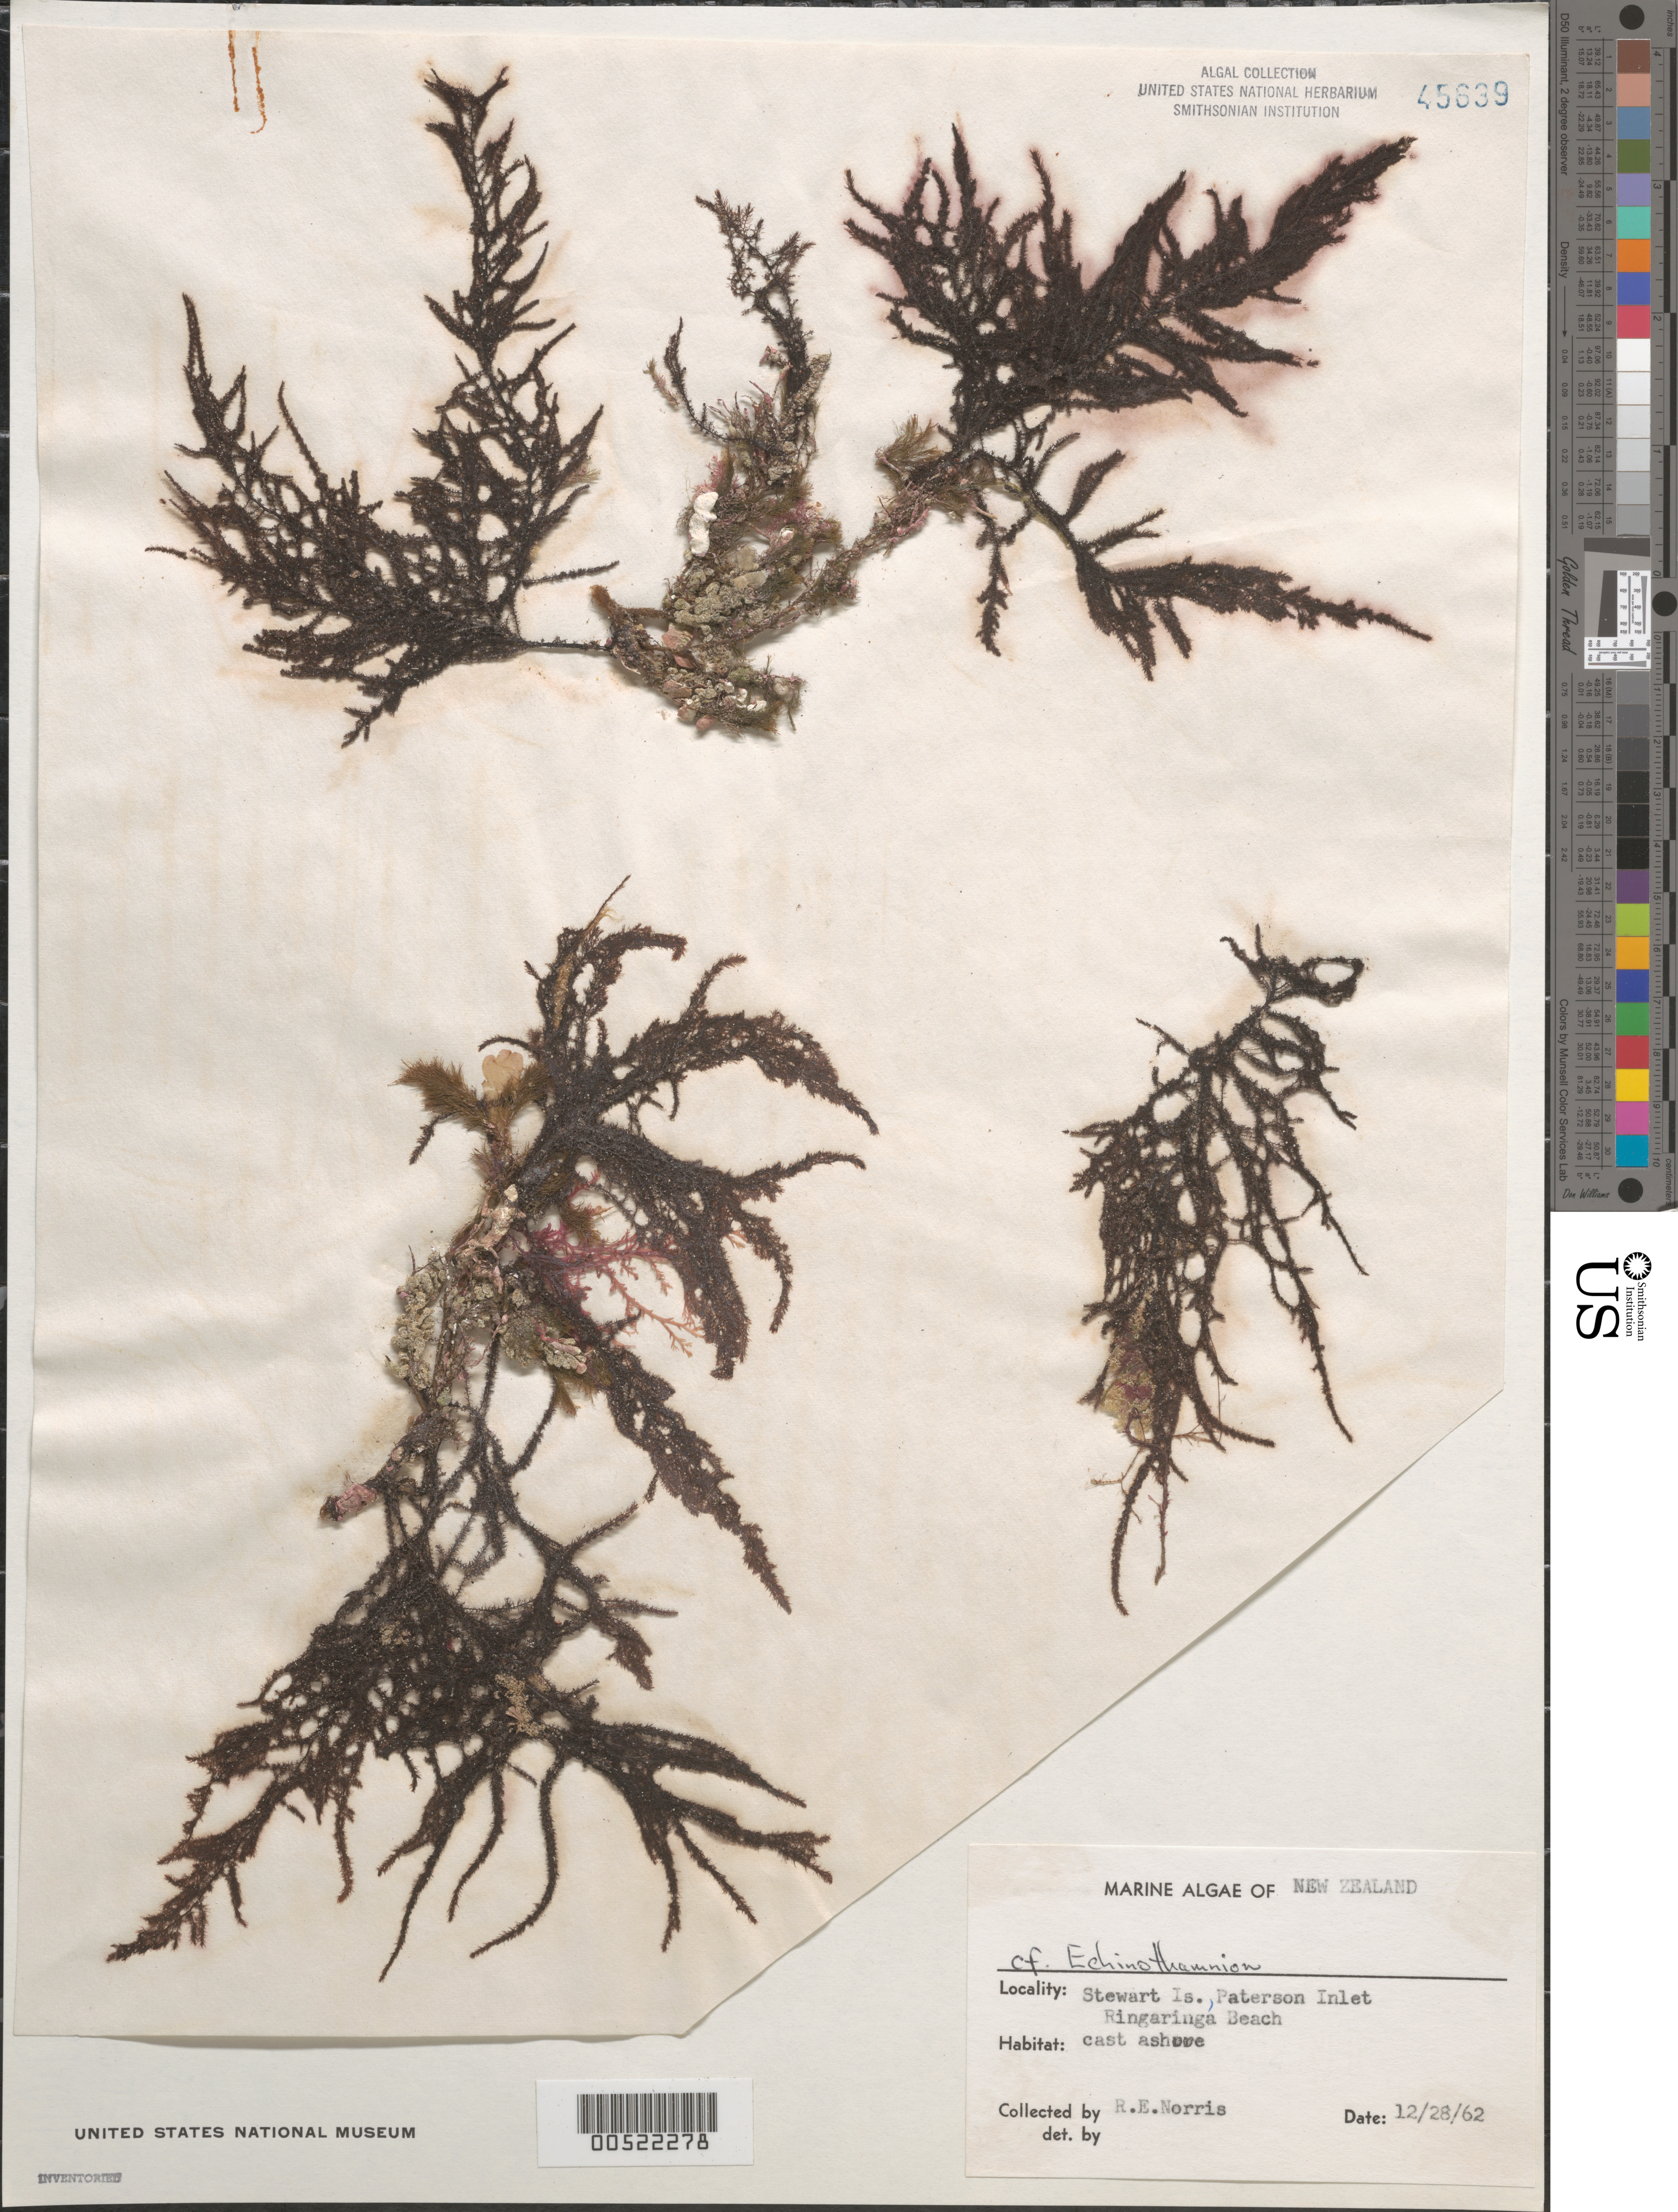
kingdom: Plantae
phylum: Rhodophyta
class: Florideophyceae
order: Ceramiales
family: Rhodomelaceae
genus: Echinothamnion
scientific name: Echinothamnion sp.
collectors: R. E. Norris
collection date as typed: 28 Dec 1962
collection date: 1962-12-28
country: New Zealand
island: Stewart Island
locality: Ringaringa Beach, Paterson Inlet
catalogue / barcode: US 45639